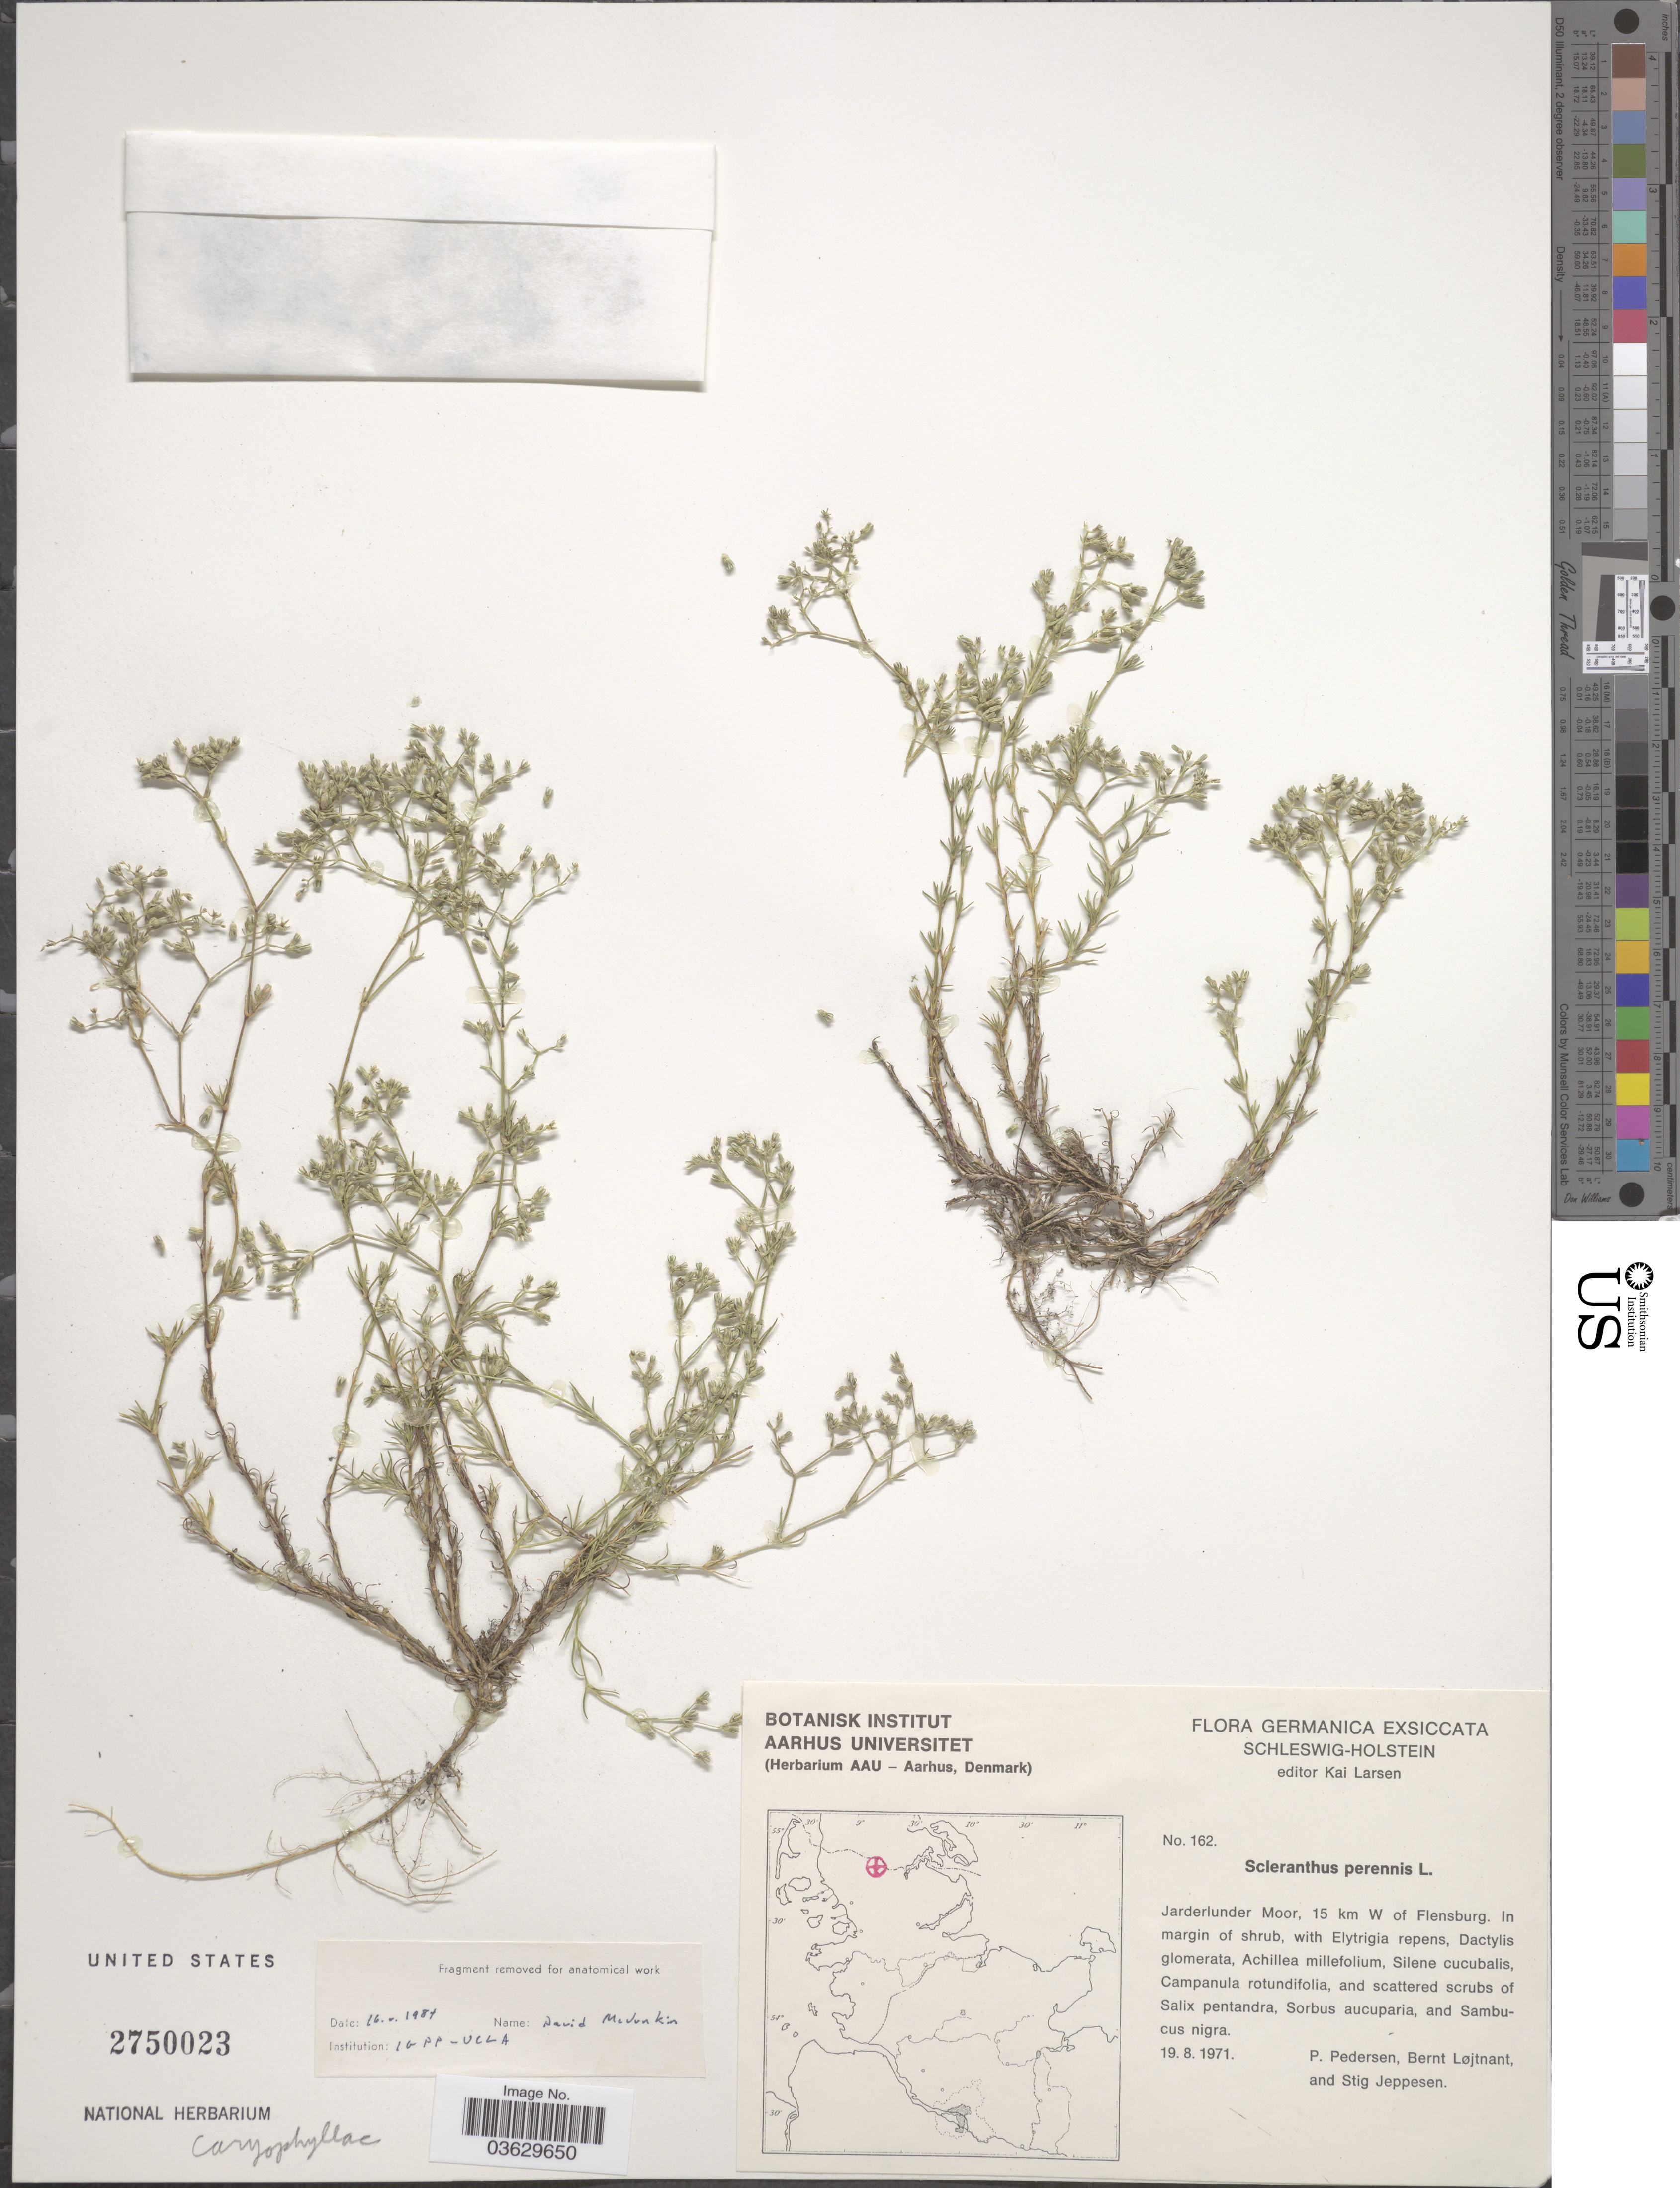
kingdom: Plantae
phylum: Tracheophyta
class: Magnoliopsida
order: Caryophyllales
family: Caryophyllaceae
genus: Scleranthus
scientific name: Scleranthus perennis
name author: L.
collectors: P. Pedersen, B. Löjtnant & S. Jeppesen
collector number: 162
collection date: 1971-08-19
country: Germany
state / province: Schleswig-Holstein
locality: Germanica. Jarderlunder Moor, 15 km W of Flensburg.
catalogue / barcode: US 2750023